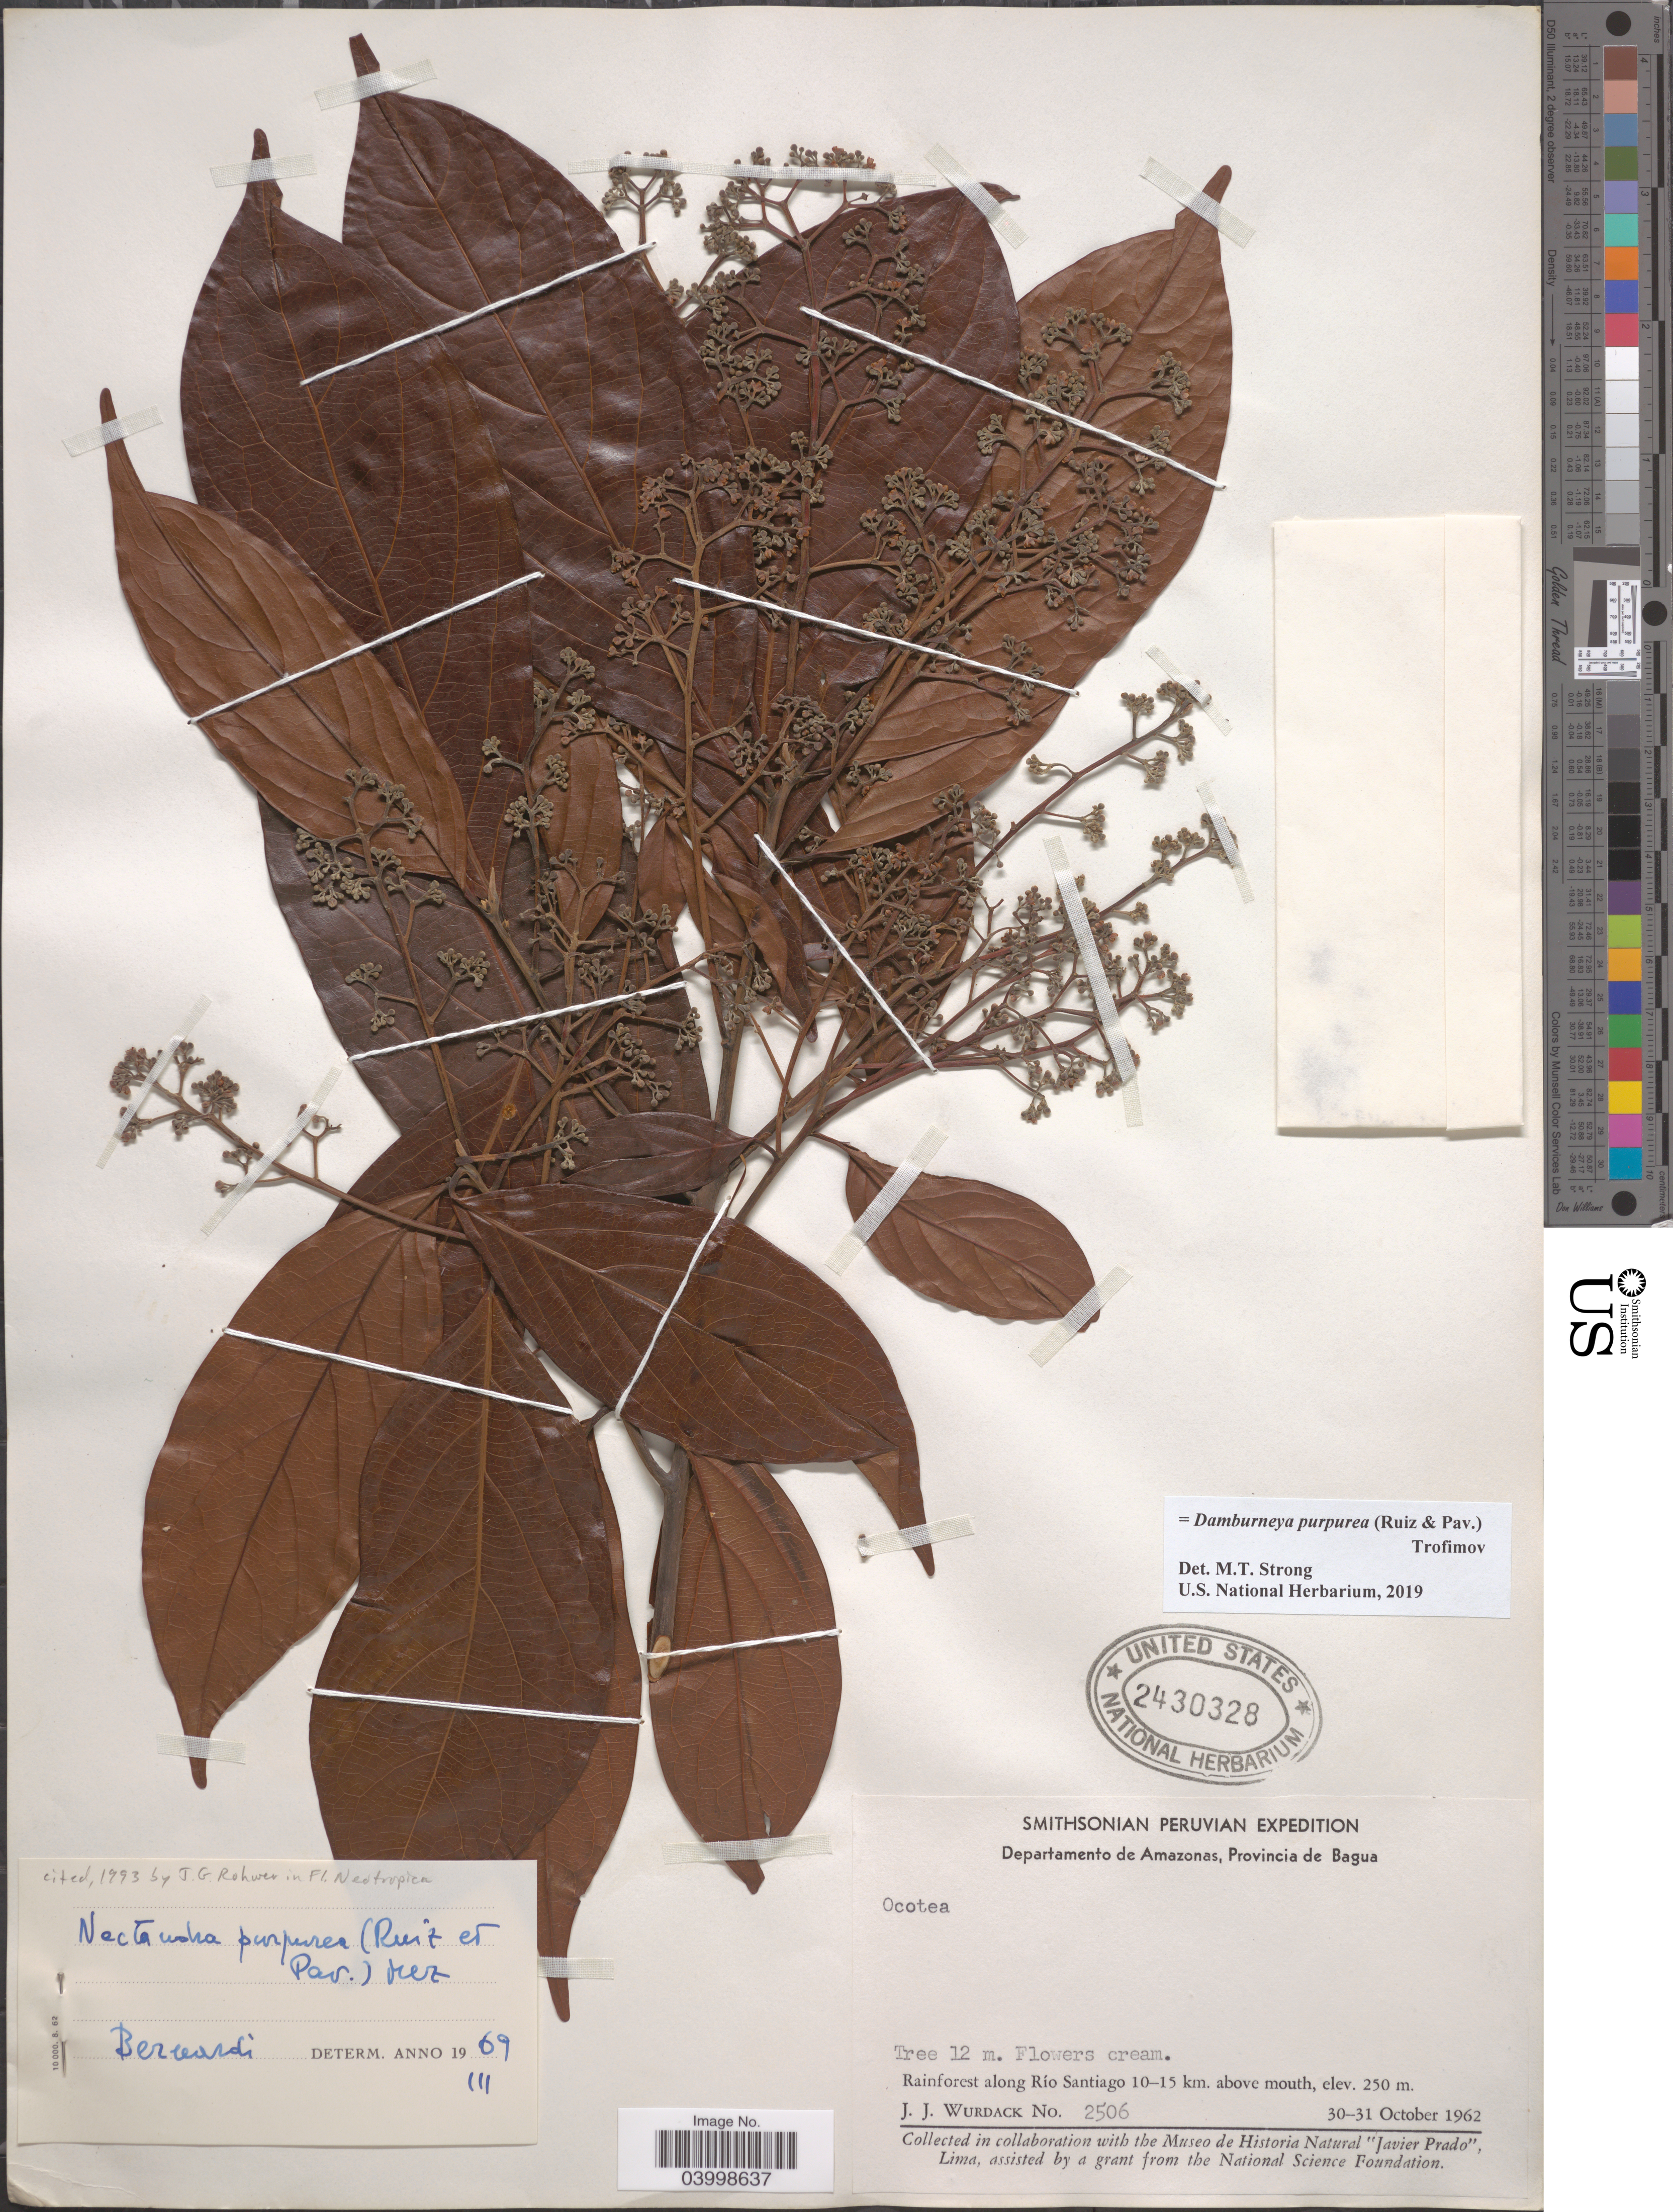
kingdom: Plantae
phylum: Tracheophyta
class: Magnoliopsida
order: Laurales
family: Lauraceae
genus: Damburneya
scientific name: Damburneya purpurea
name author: (Ruiz & Pav.) Trofimov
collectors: J. J. Wurdack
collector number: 2506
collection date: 1962-10-30/1962-10-31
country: Peru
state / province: Amazonas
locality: Departamento de Amazonas, Provincia de Bagua. Rainforest along Río Santiago 10-15 km. above mouth.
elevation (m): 250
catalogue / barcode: US 2430328